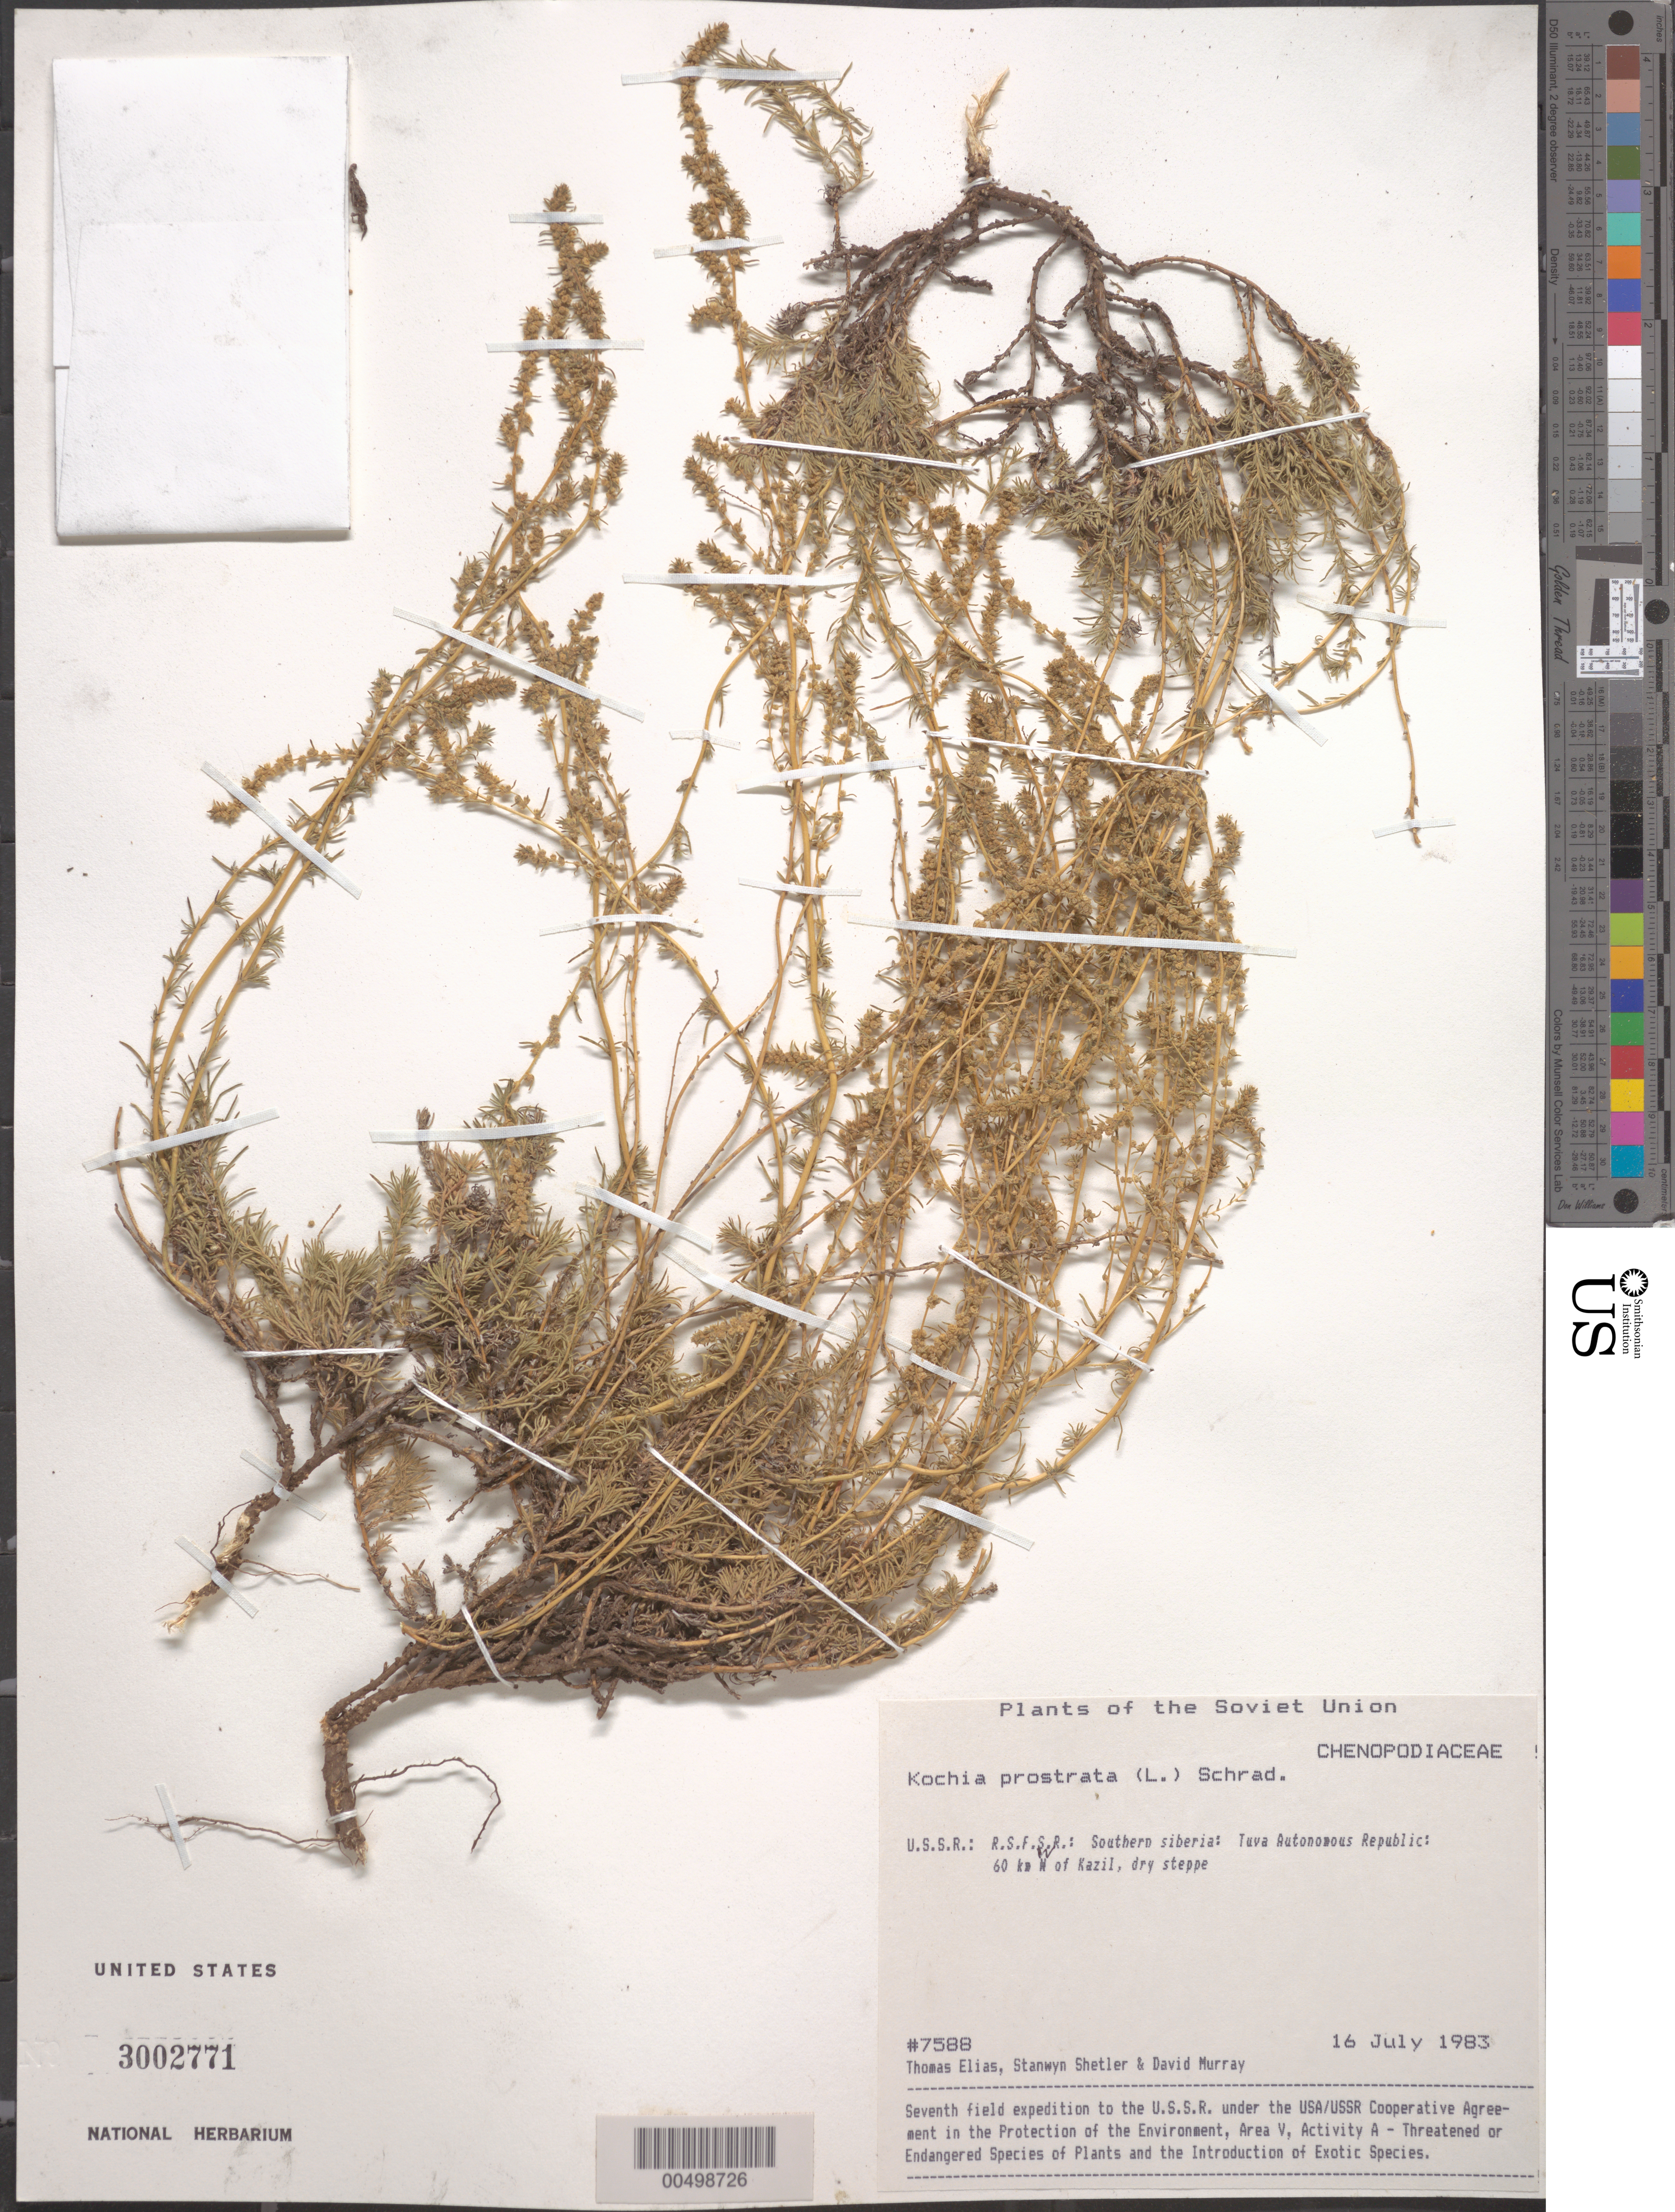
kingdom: Plantae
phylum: Tracheophyta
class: Magnoliopsida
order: Caryophyllales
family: Amaranthaceae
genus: Bassia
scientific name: Bassia prostrata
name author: (L.) Beck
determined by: U.S. National Herbarium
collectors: T. Elias, S. Shetler & D. F. Murray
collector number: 7588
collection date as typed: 16 Jul 1983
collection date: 1983-07-16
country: Russian Federation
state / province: Tuva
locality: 60 km W of Kazil [Kyzyl]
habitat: dry steppe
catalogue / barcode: US 3002771